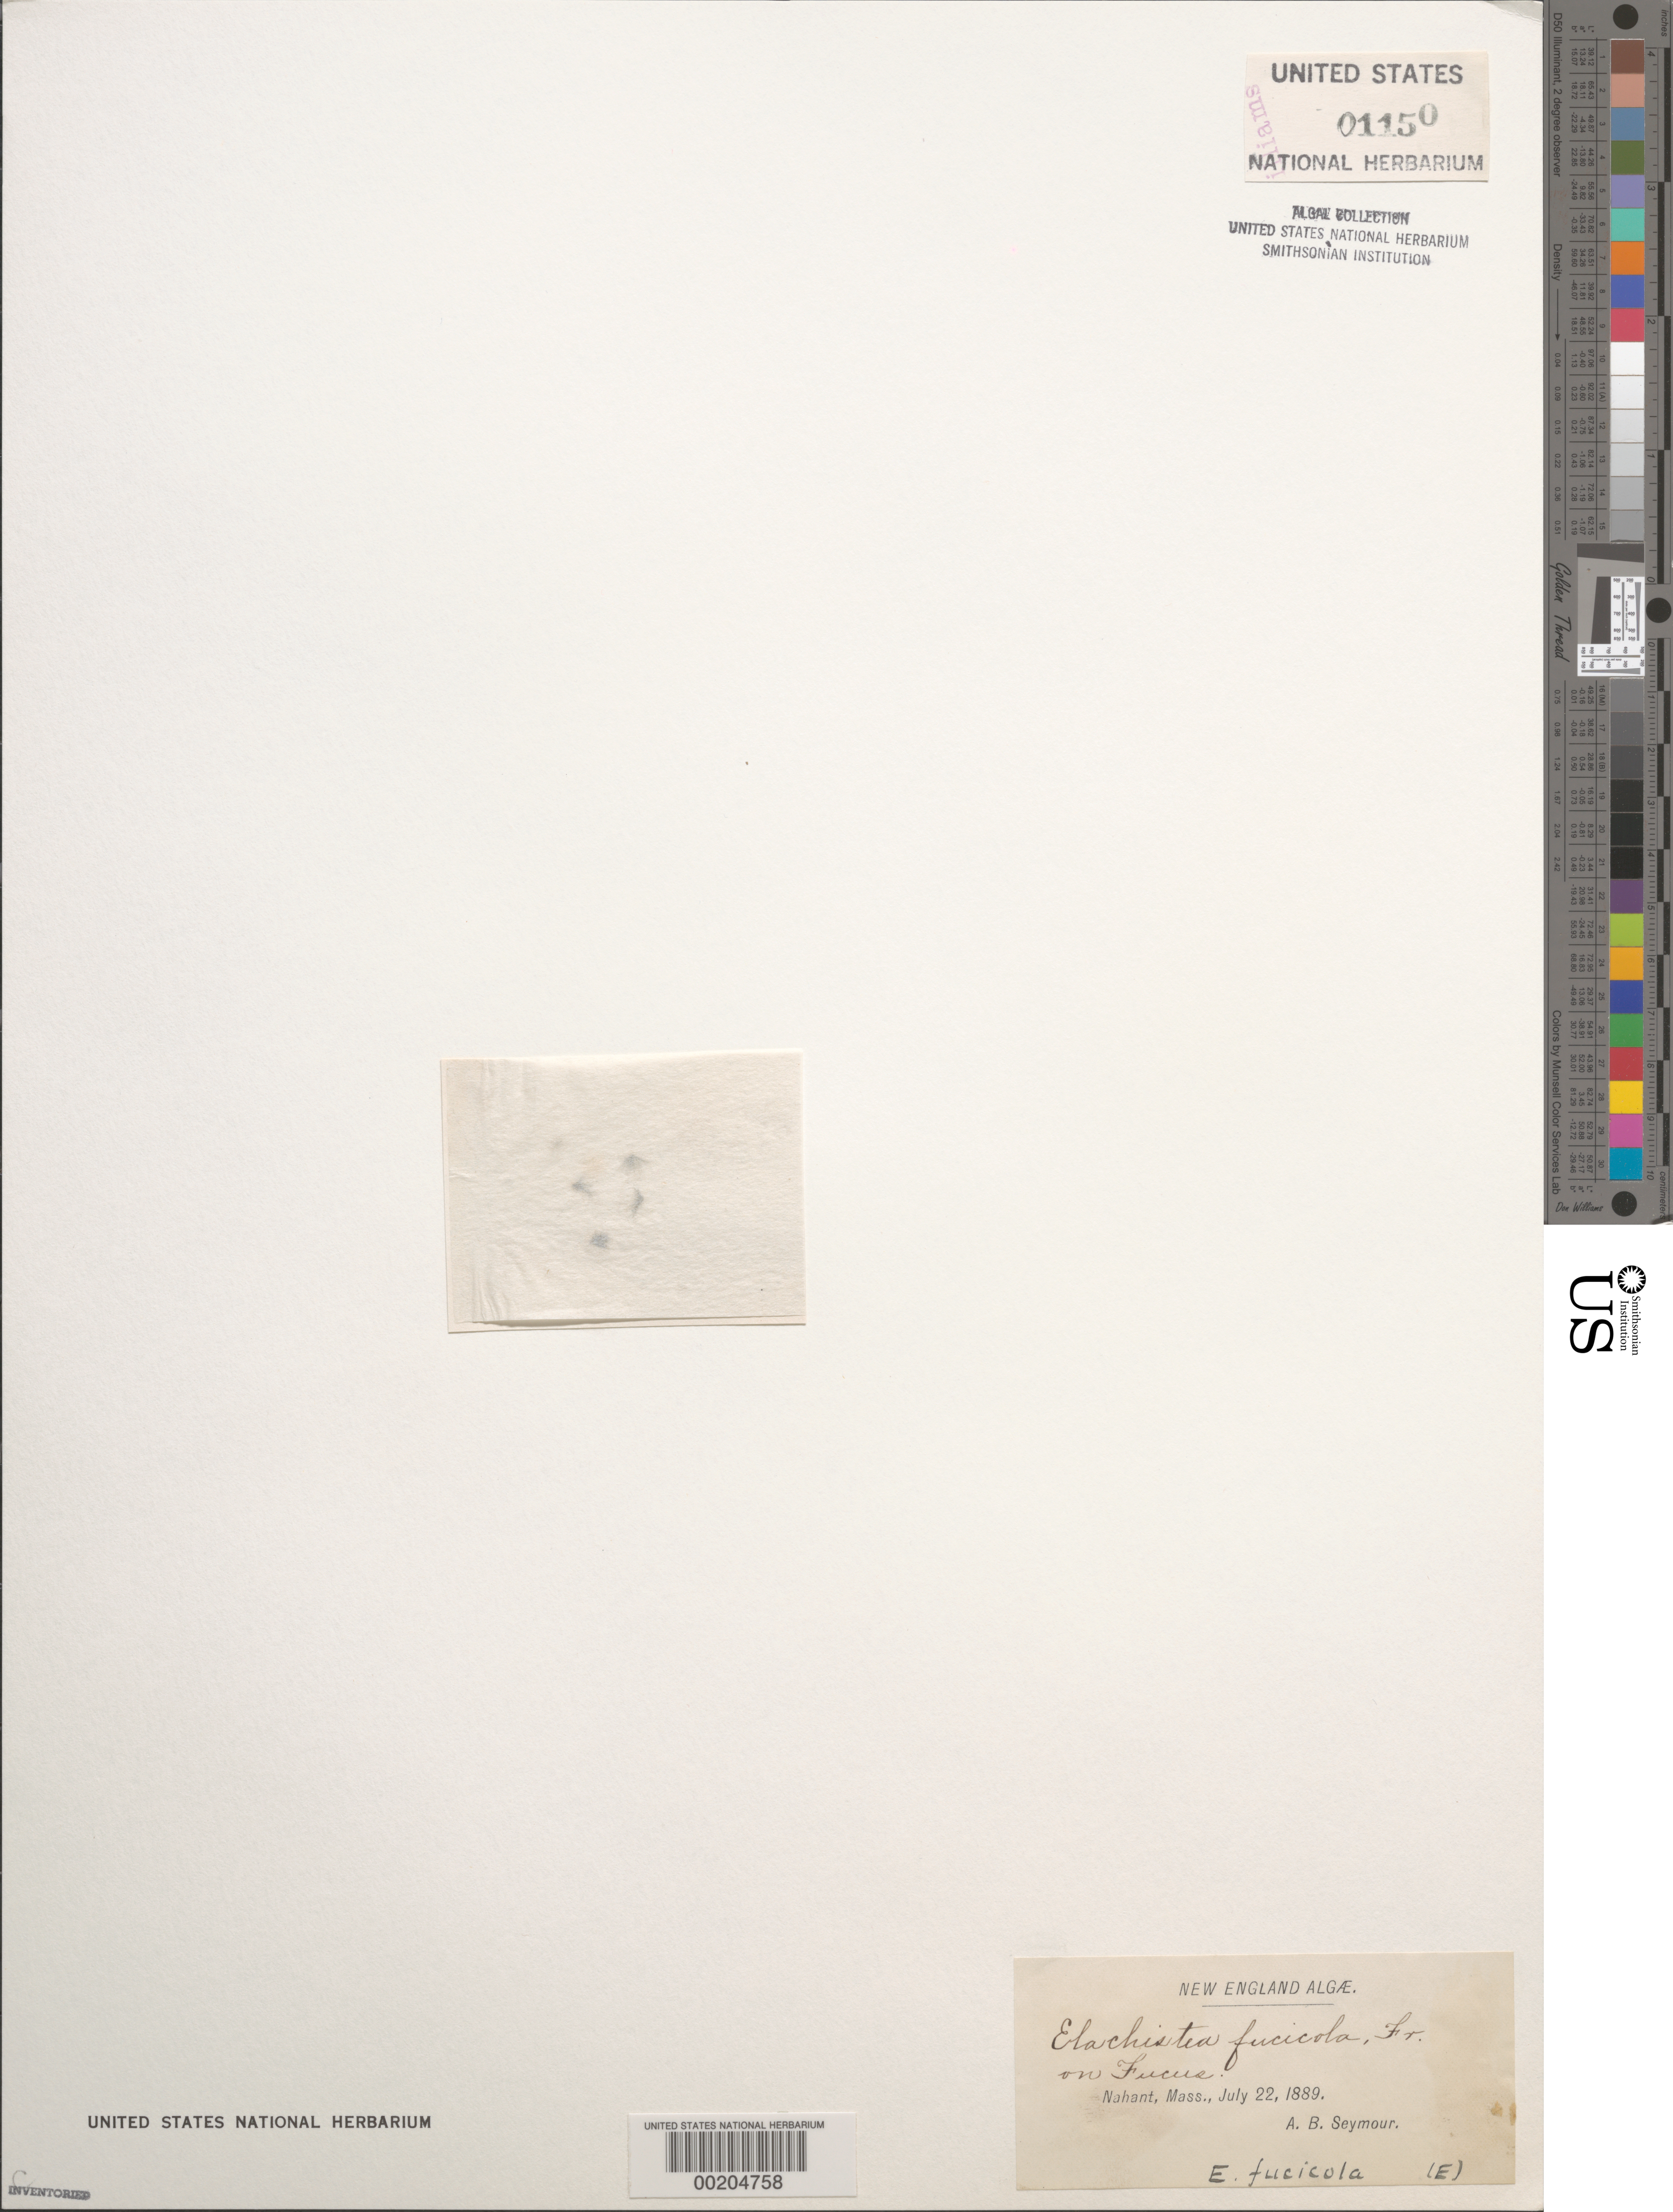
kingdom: Chromista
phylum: Ochrophyta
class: Phaeophyceae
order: Ectocarpales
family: Chordariaceae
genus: Elachista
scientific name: Elachista fucicola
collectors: A. Seymour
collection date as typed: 22 Jul 1889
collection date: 1889-07-22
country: United States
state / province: Massachusetts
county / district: Essex County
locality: Nahant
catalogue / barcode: US 1150